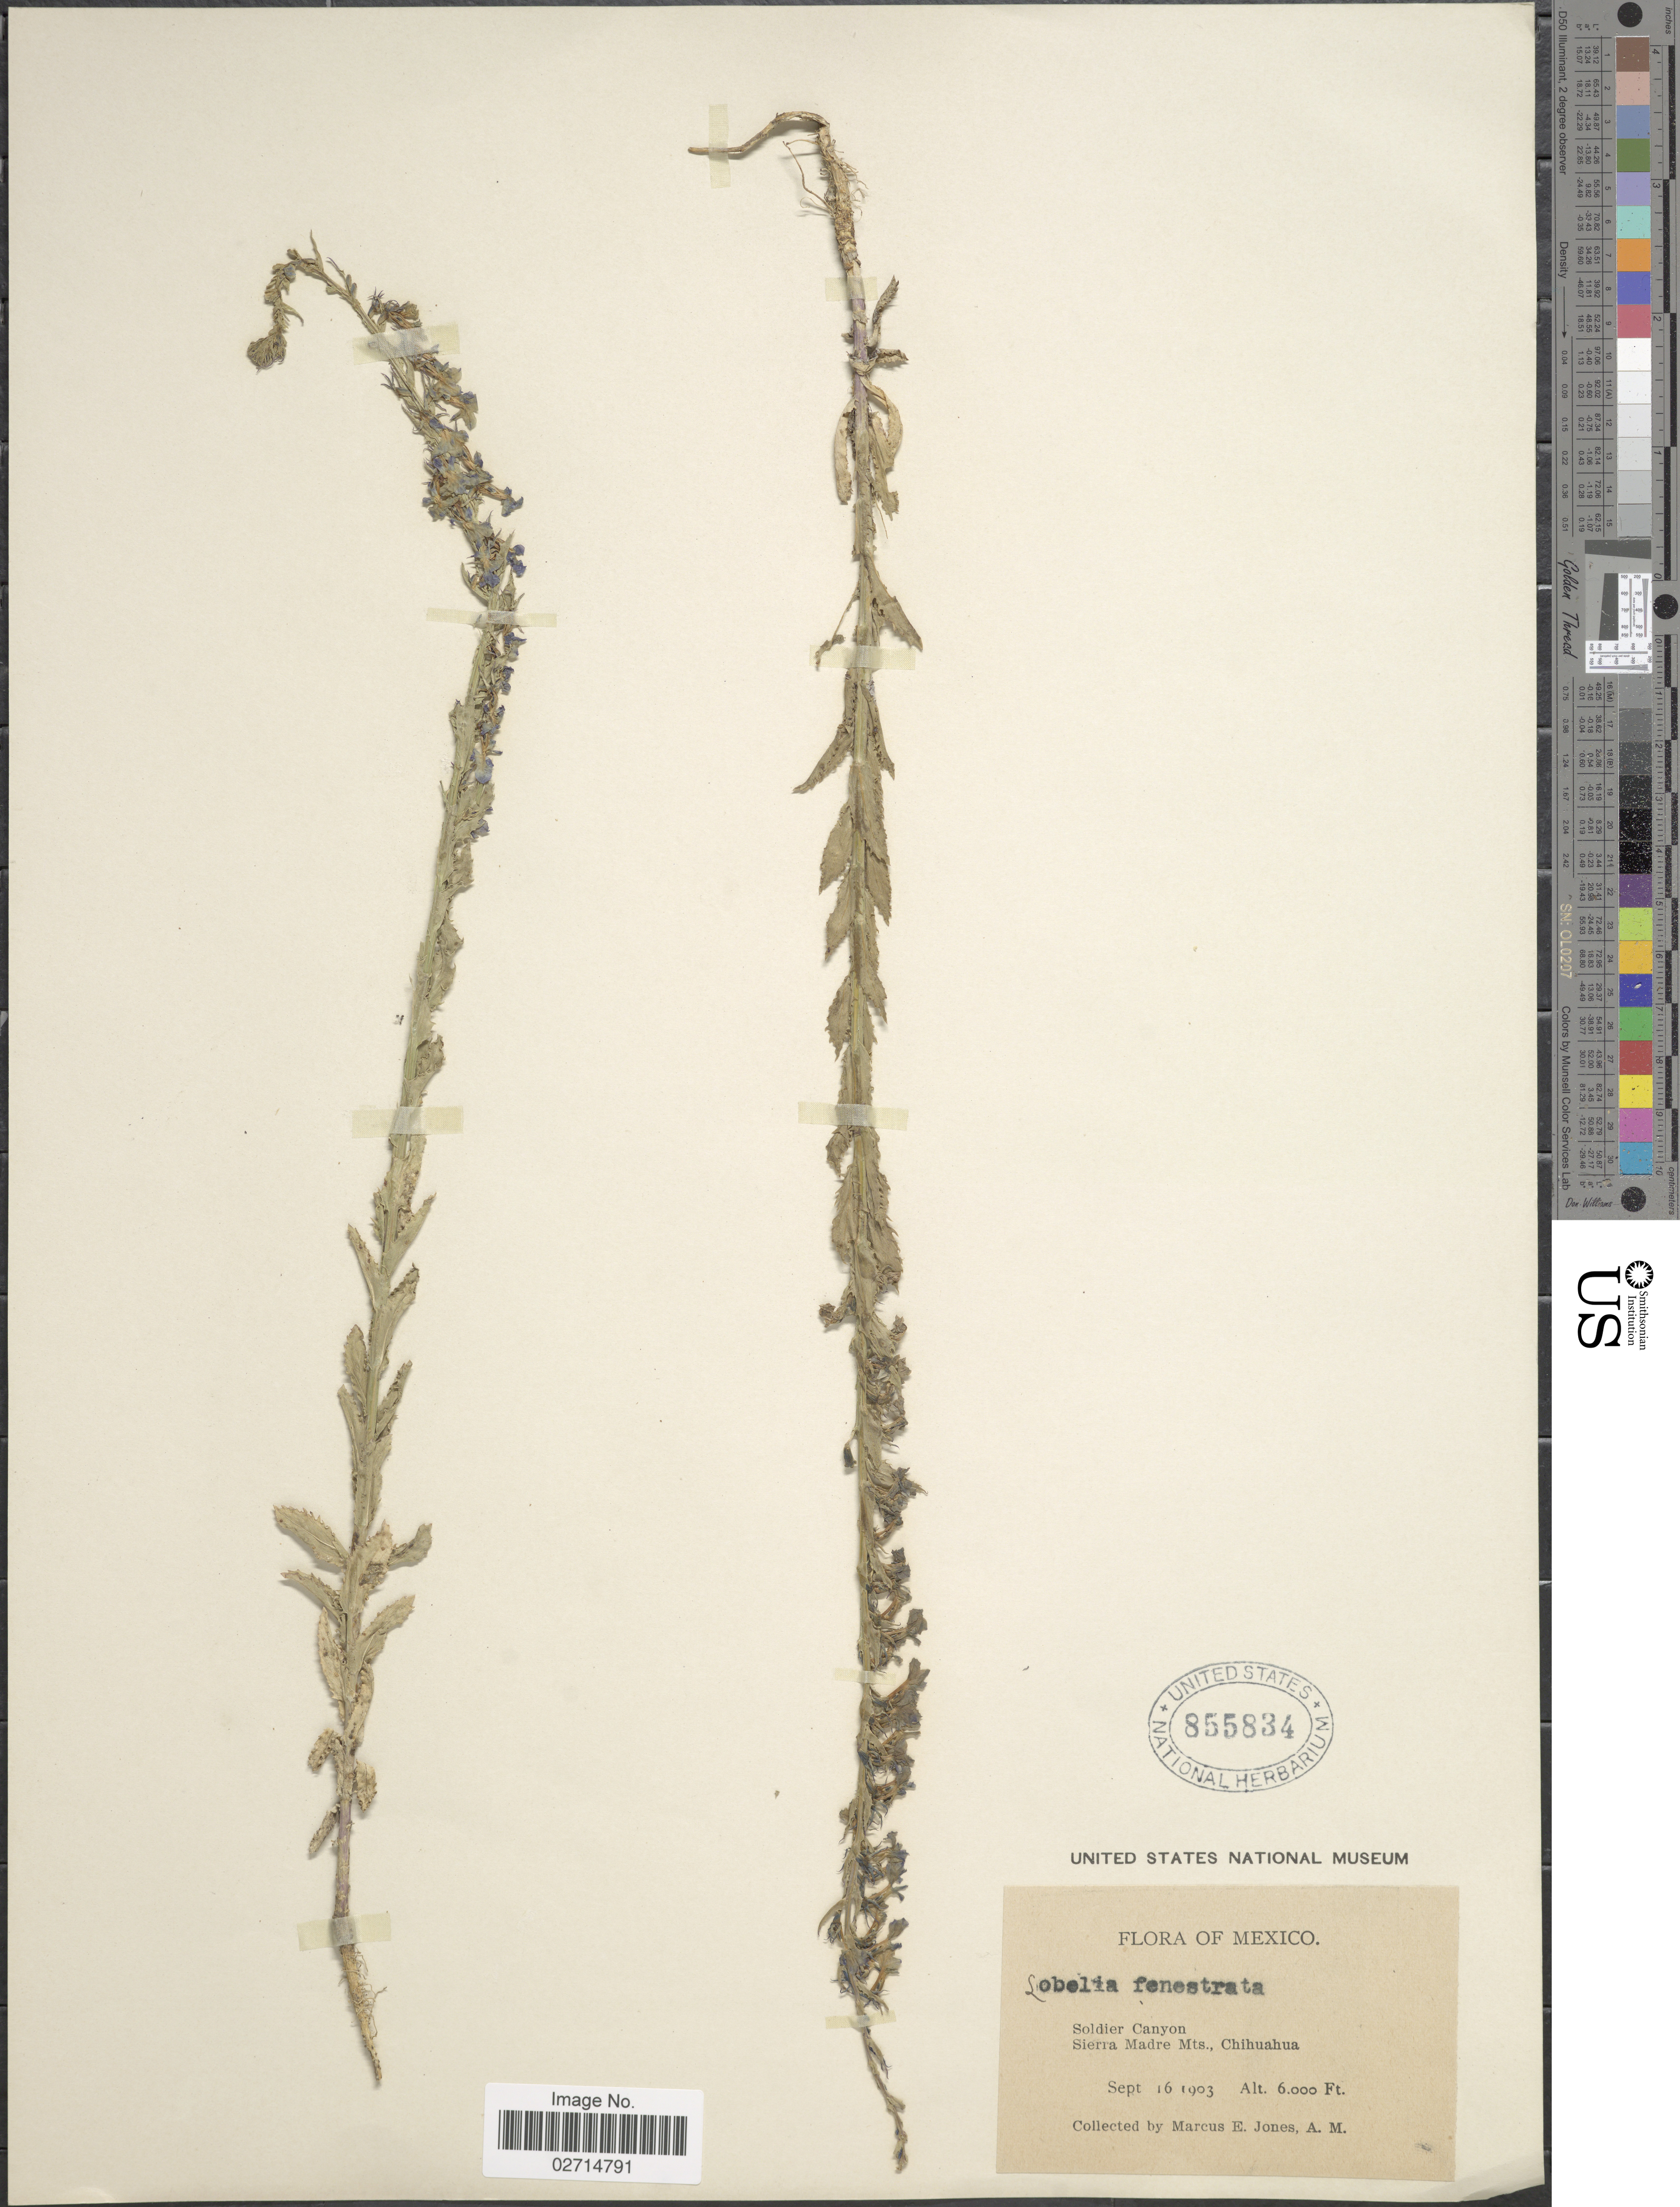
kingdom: Plantae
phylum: Tracheophyta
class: Magnoliopsida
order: Asterales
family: Campanulaceae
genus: Lobelia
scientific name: Lobelia fenestralis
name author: Cav.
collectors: M. E. Jones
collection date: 1903-09-16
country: Mexico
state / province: Chihuahua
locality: Soldier Canyon. Sierra Madre Mts.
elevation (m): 1829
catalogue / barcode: US 855834